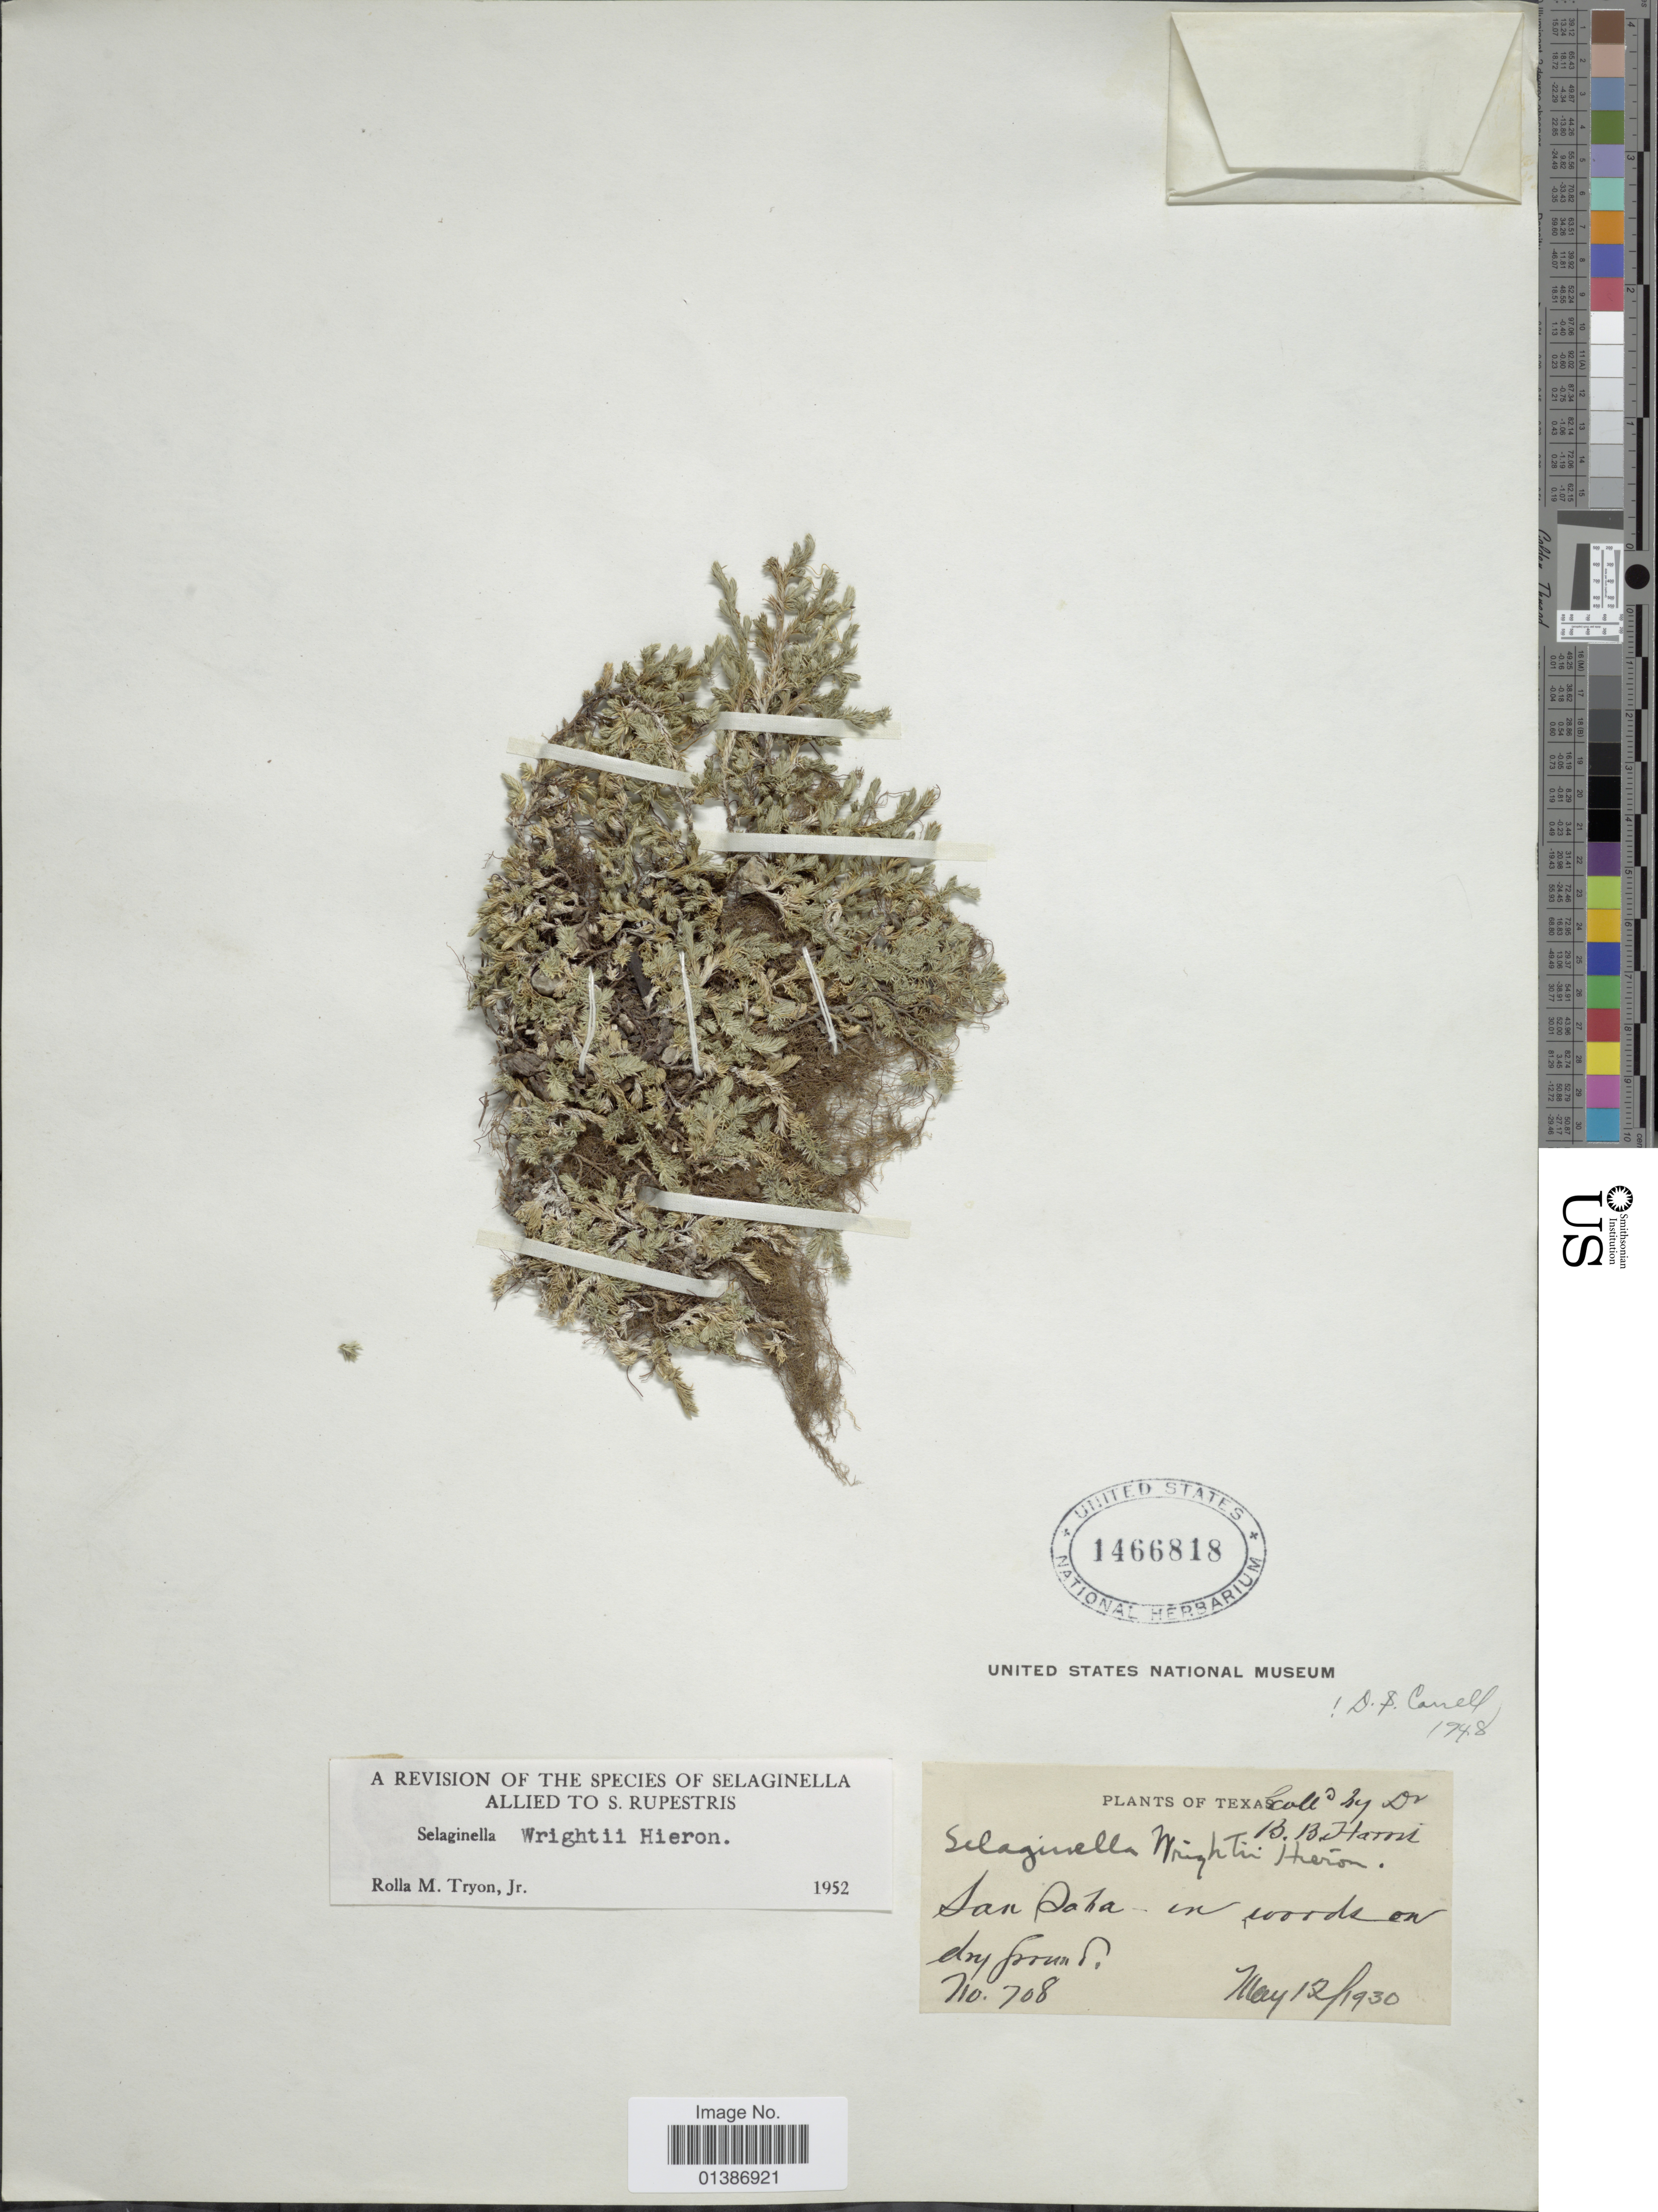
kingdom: Plantae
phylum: Tracheophyta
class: Lycopodiopsida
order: Selaginellales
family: Selaginellaceae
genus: Selaginella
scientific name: Selaginella wrightii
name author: Hieron.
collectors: B. B. Harris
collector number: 708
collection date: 1930-05-12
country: United States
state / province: Texas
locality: San Saba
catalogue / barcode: US 1466818